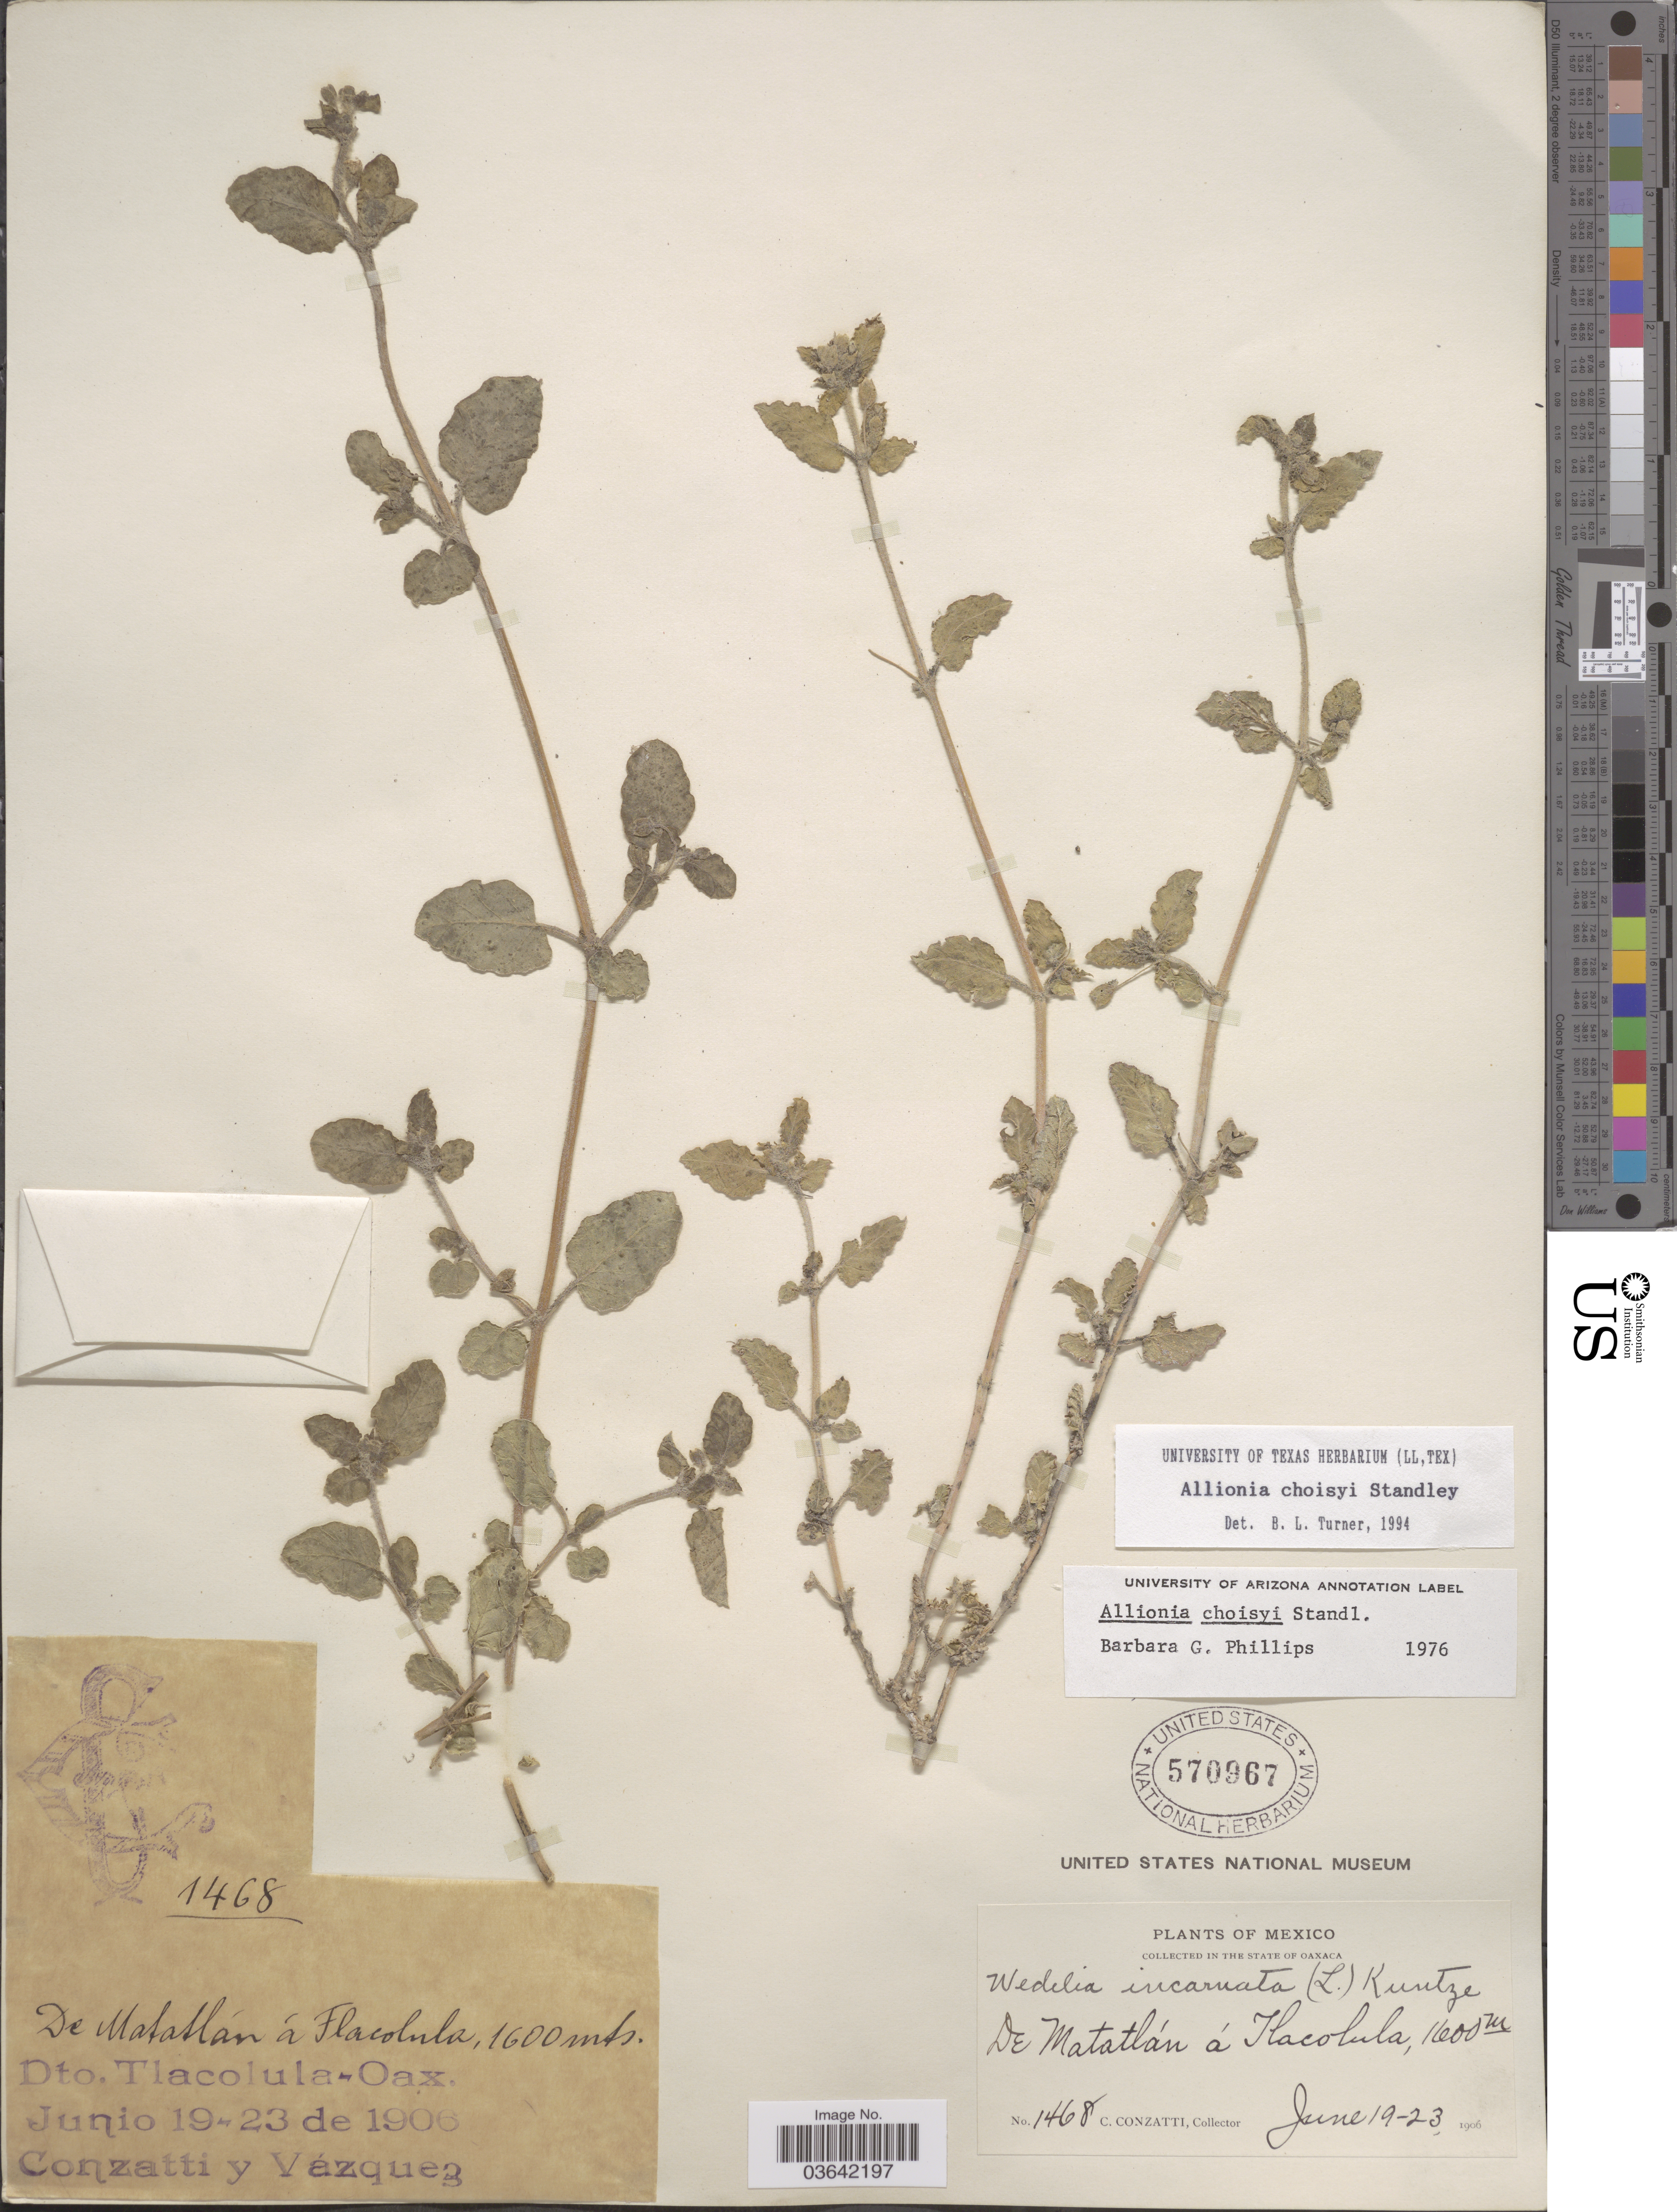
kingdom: Plantae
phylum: Tracheophyta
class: Magnoliopsida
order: Caryophyllales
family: Nyctaginaceae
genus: Allionia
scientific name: Allionia choisyi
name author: Standl.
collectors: C. Conzatti & -. Vazquez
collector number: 1468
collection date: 1906-06-19/1906-06-23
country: Mexico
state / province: Oaxaca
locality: De Matatlán á Tlacolula. Dto. Tlacolula.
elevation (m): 1600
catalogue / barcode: US 570967